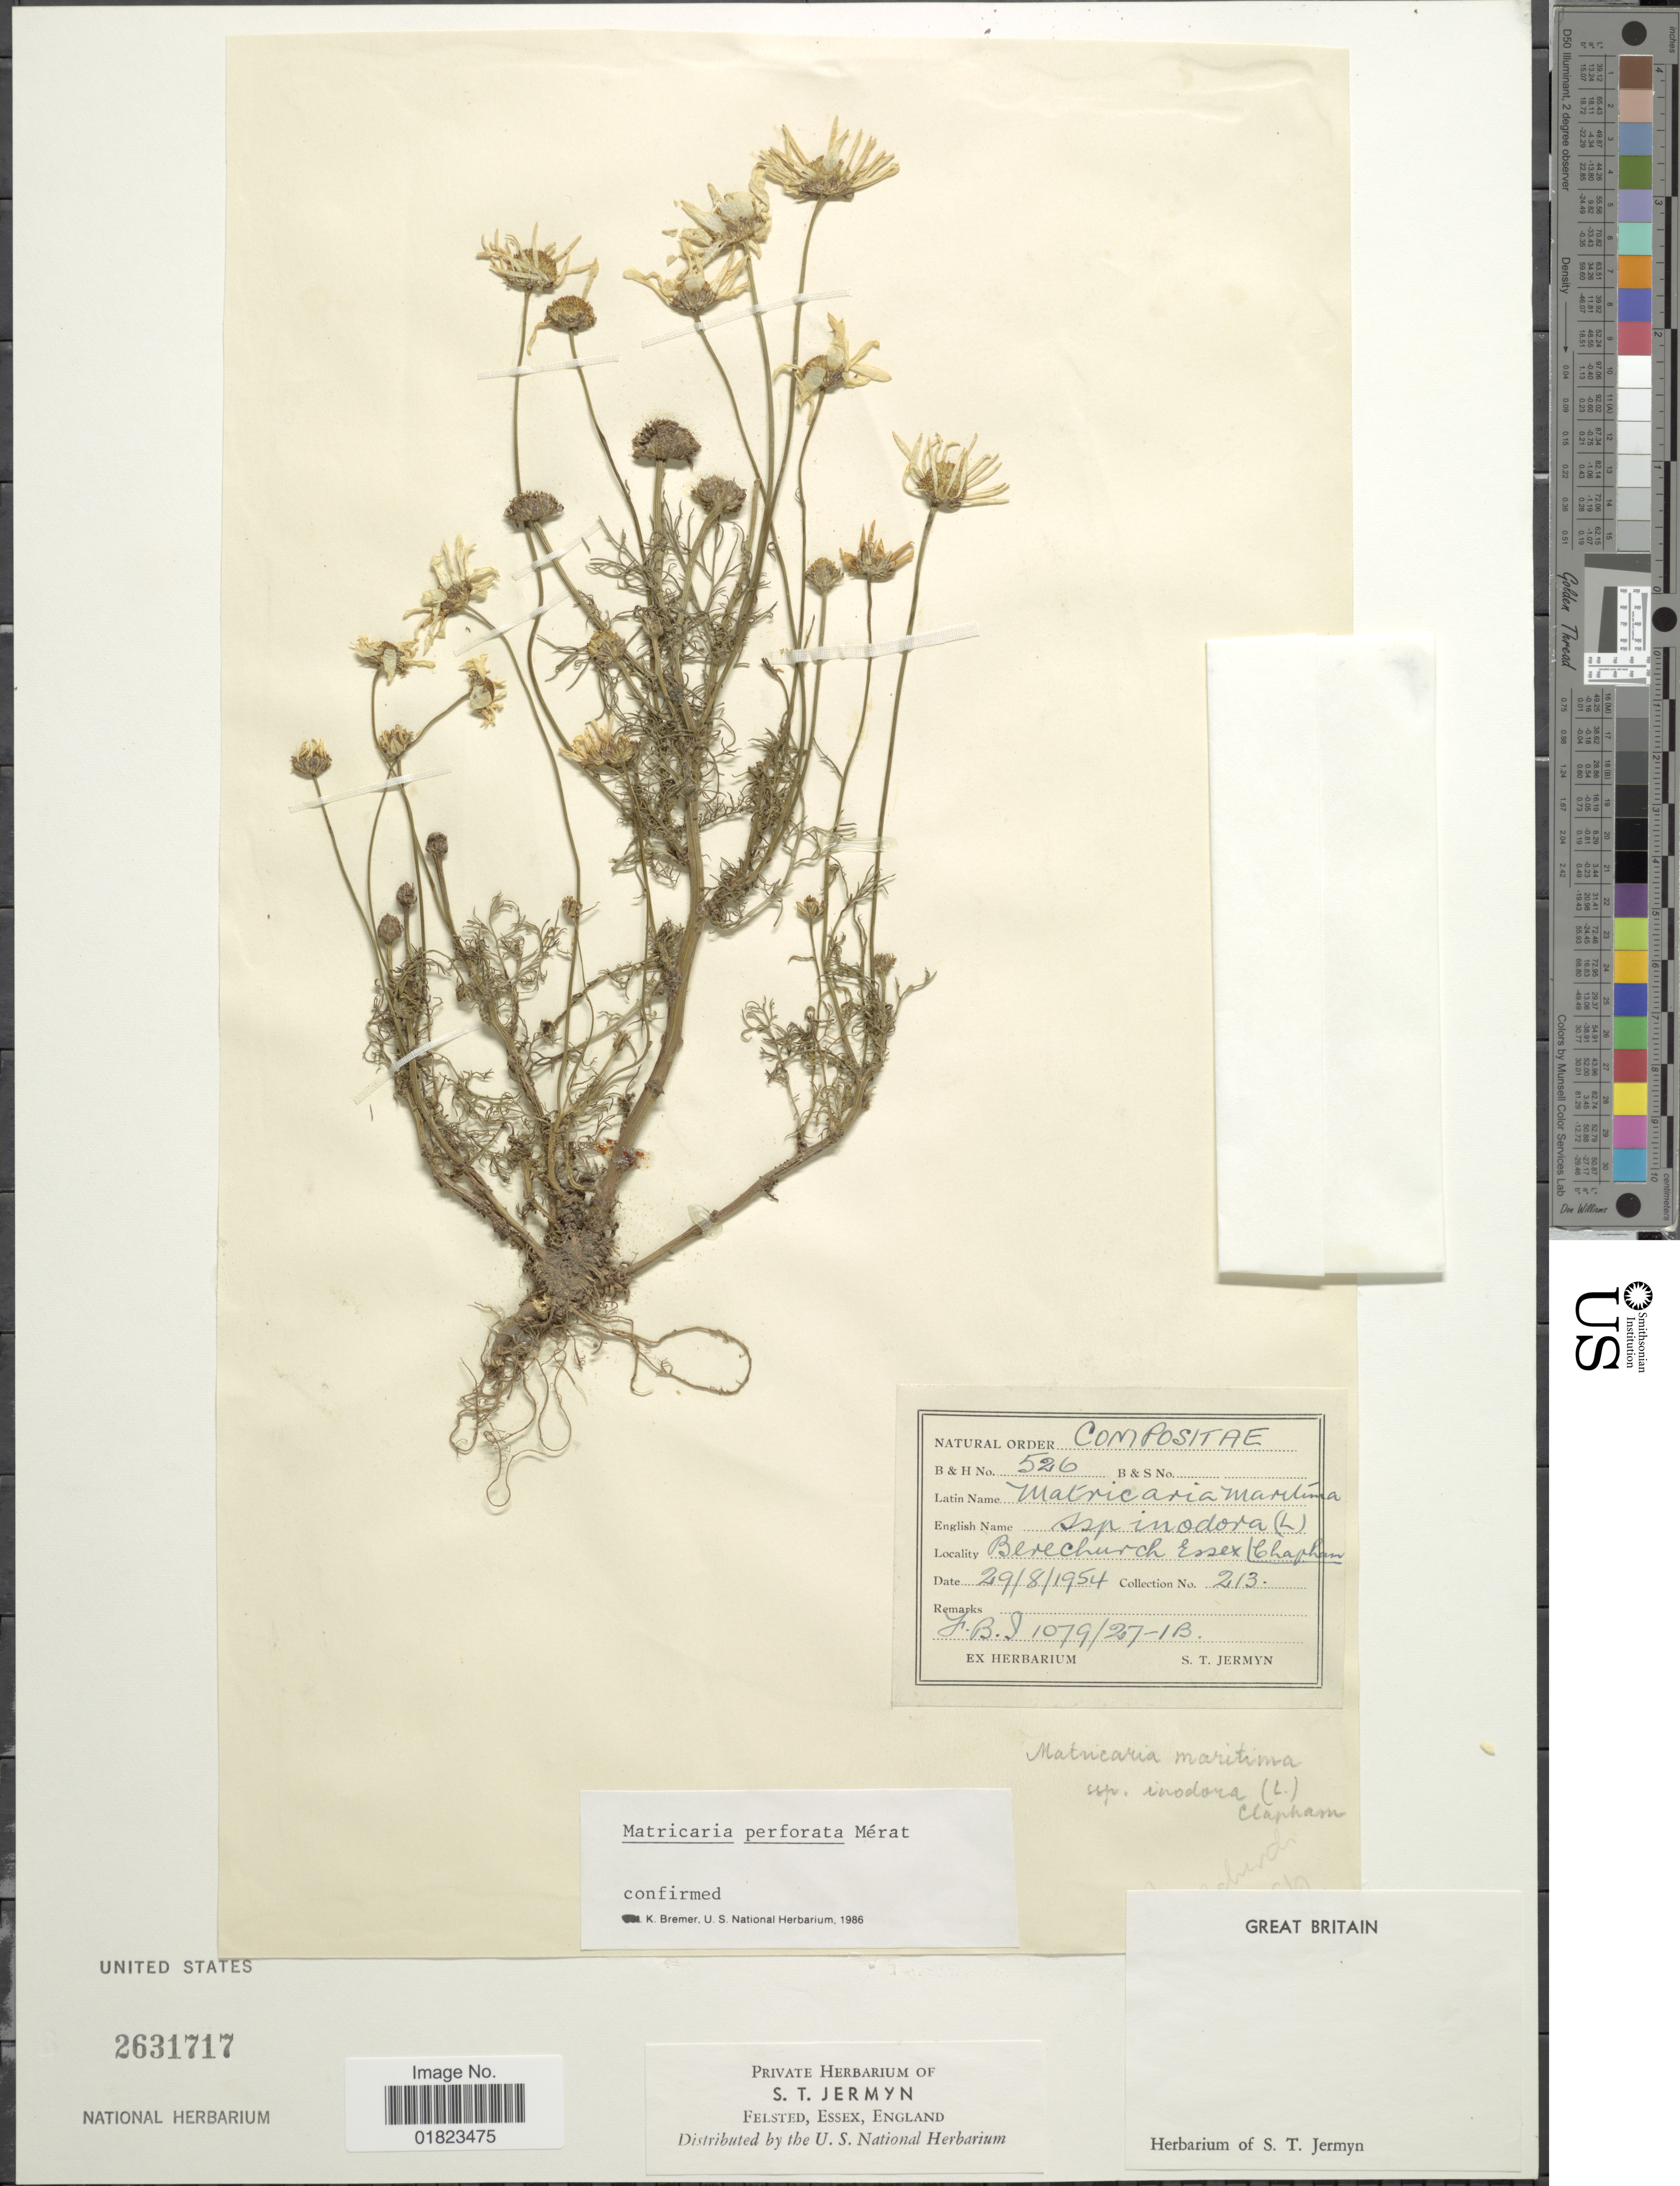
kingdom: Plantae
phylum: Tracheophyta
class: Magnoliopsida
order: Asterales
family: Asteraceae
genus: Tripleurospermum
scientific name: Tripleurospermum perforatum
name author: (Mérat) Laínz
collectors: S. Jermyn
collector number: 213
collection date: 1954-08-29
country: United Kingdom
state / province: England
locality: Great Britain. Berechurch Essex.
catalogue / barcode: US 2631717